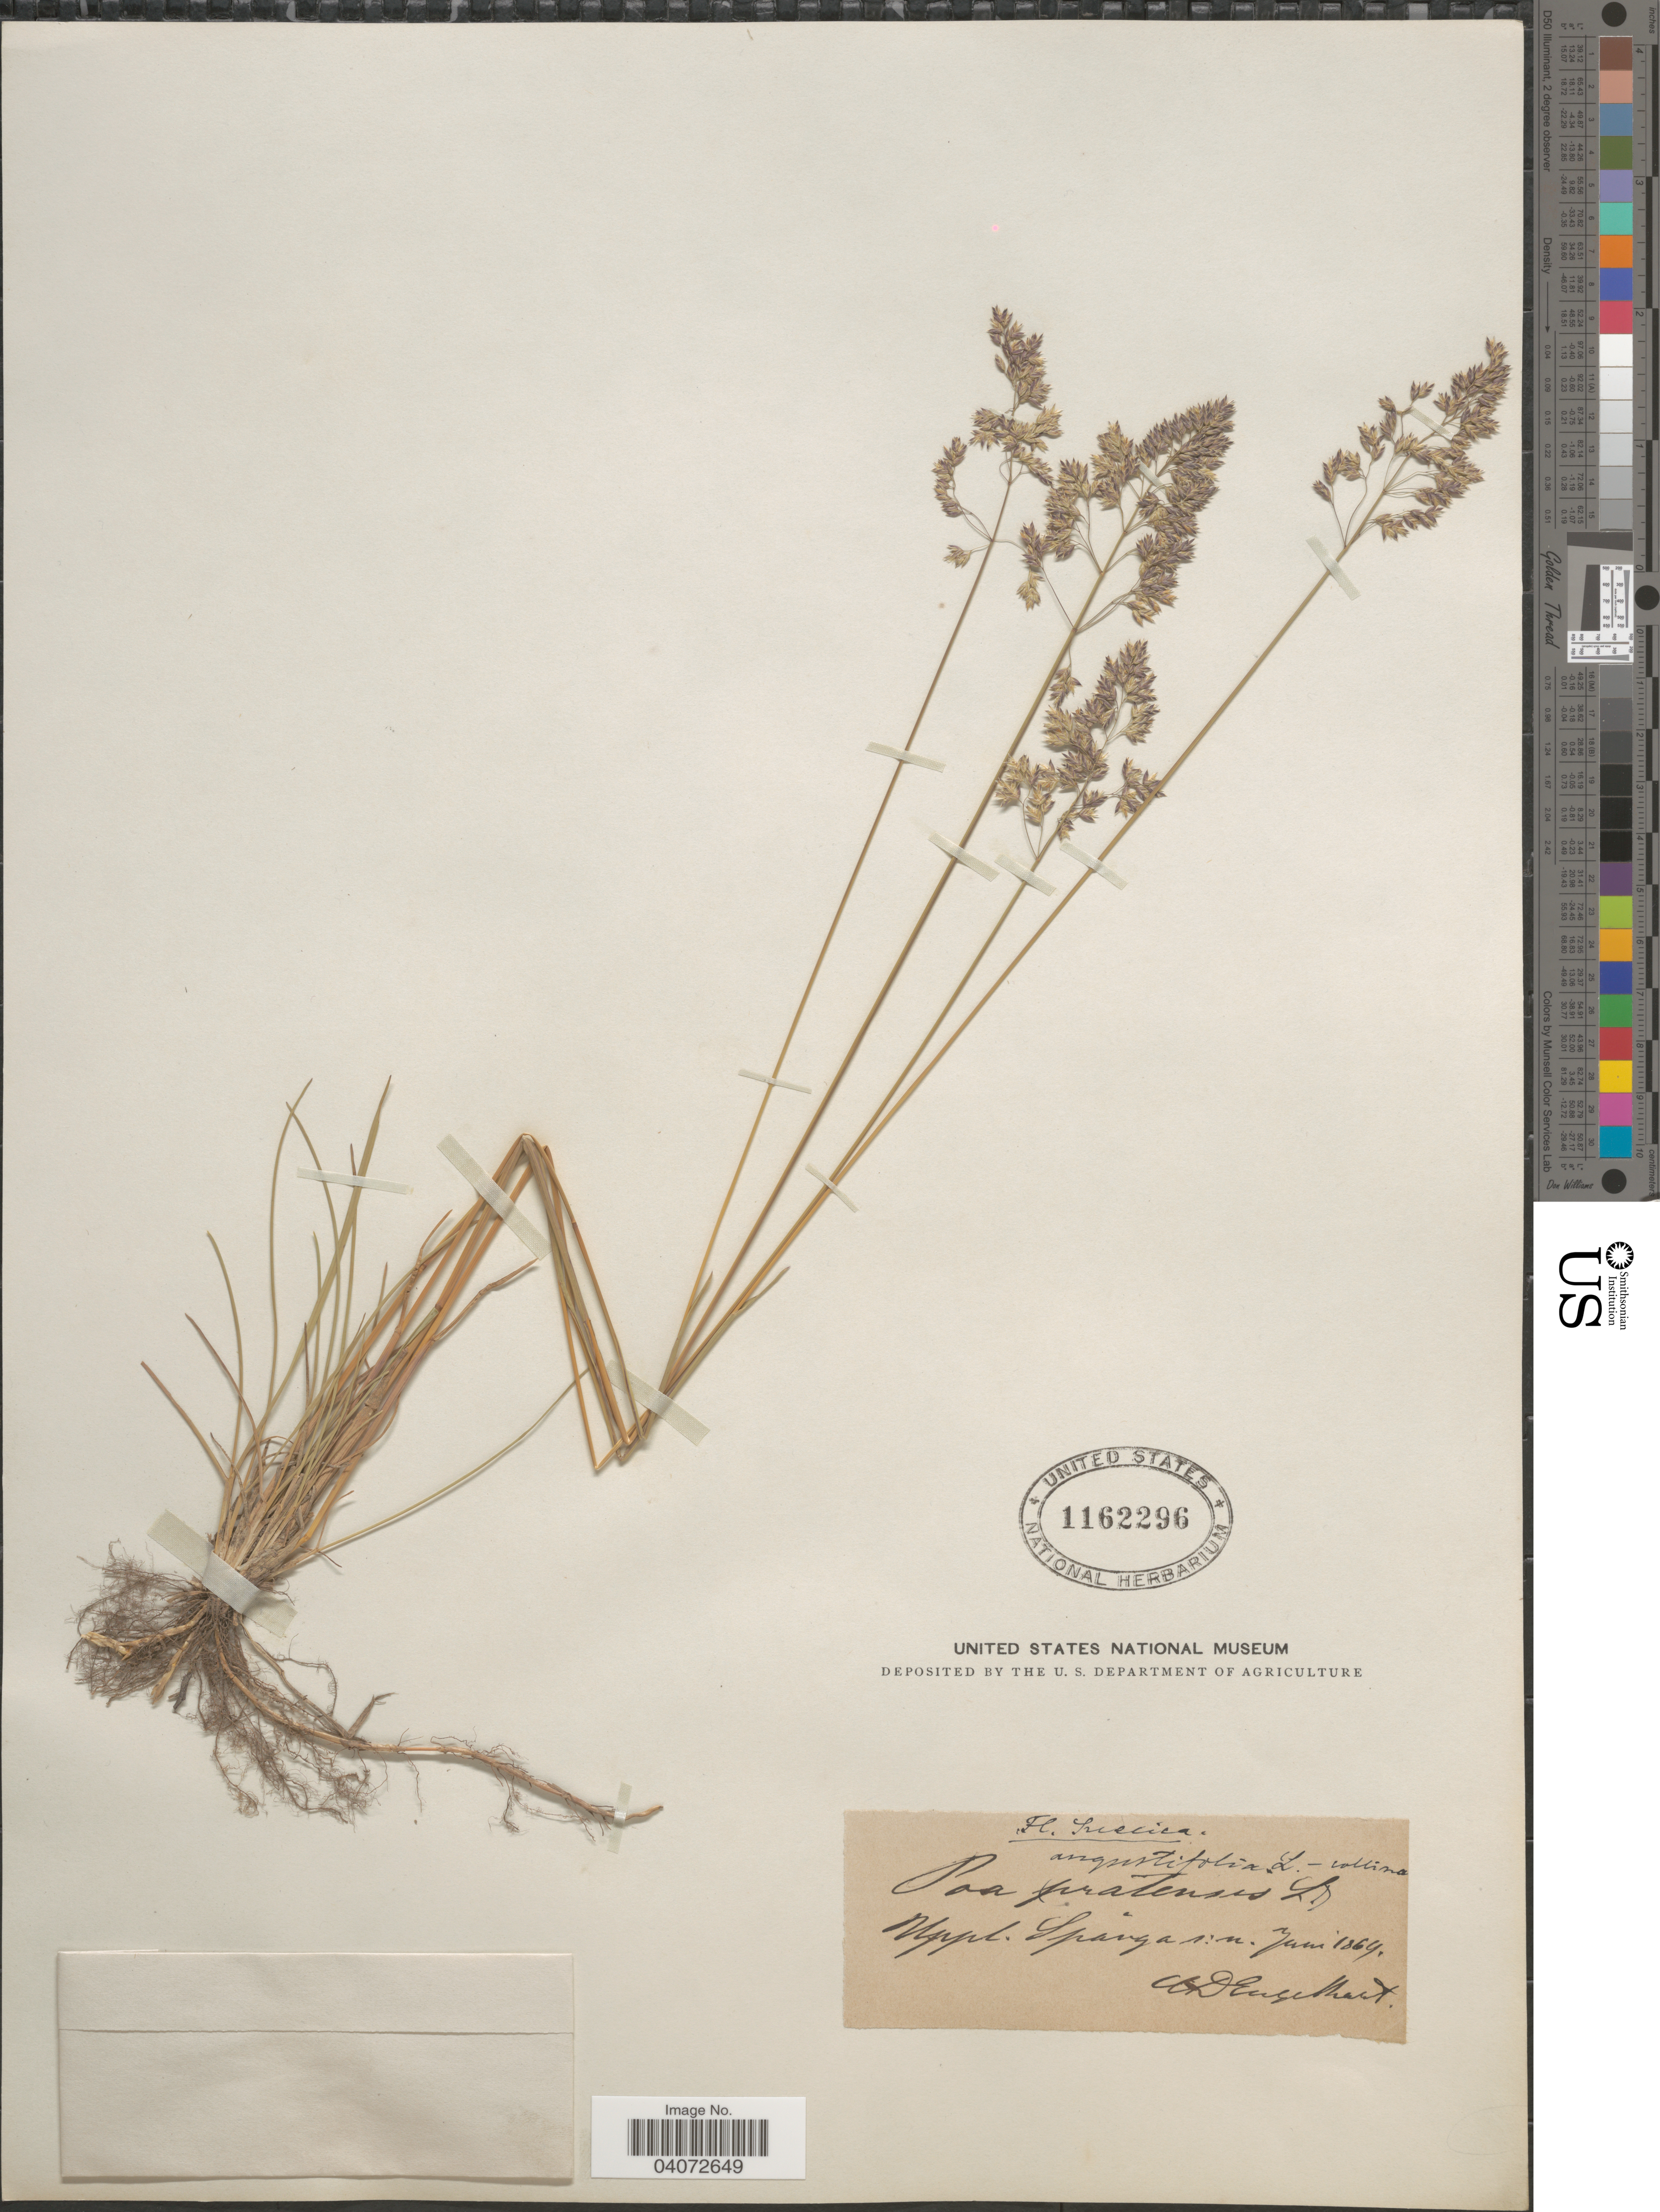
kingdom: Plantae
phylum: Tracheophyta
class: Liliopsida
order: Poales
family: Poaceae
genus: Poa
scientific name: Poa pratensis subsp. angustifolia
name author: (L.) Lej.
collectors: D. Engelhardt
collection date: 1864-06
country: Sweden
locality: Suecica. Uppl. Spånga.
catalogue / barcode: US 1162296